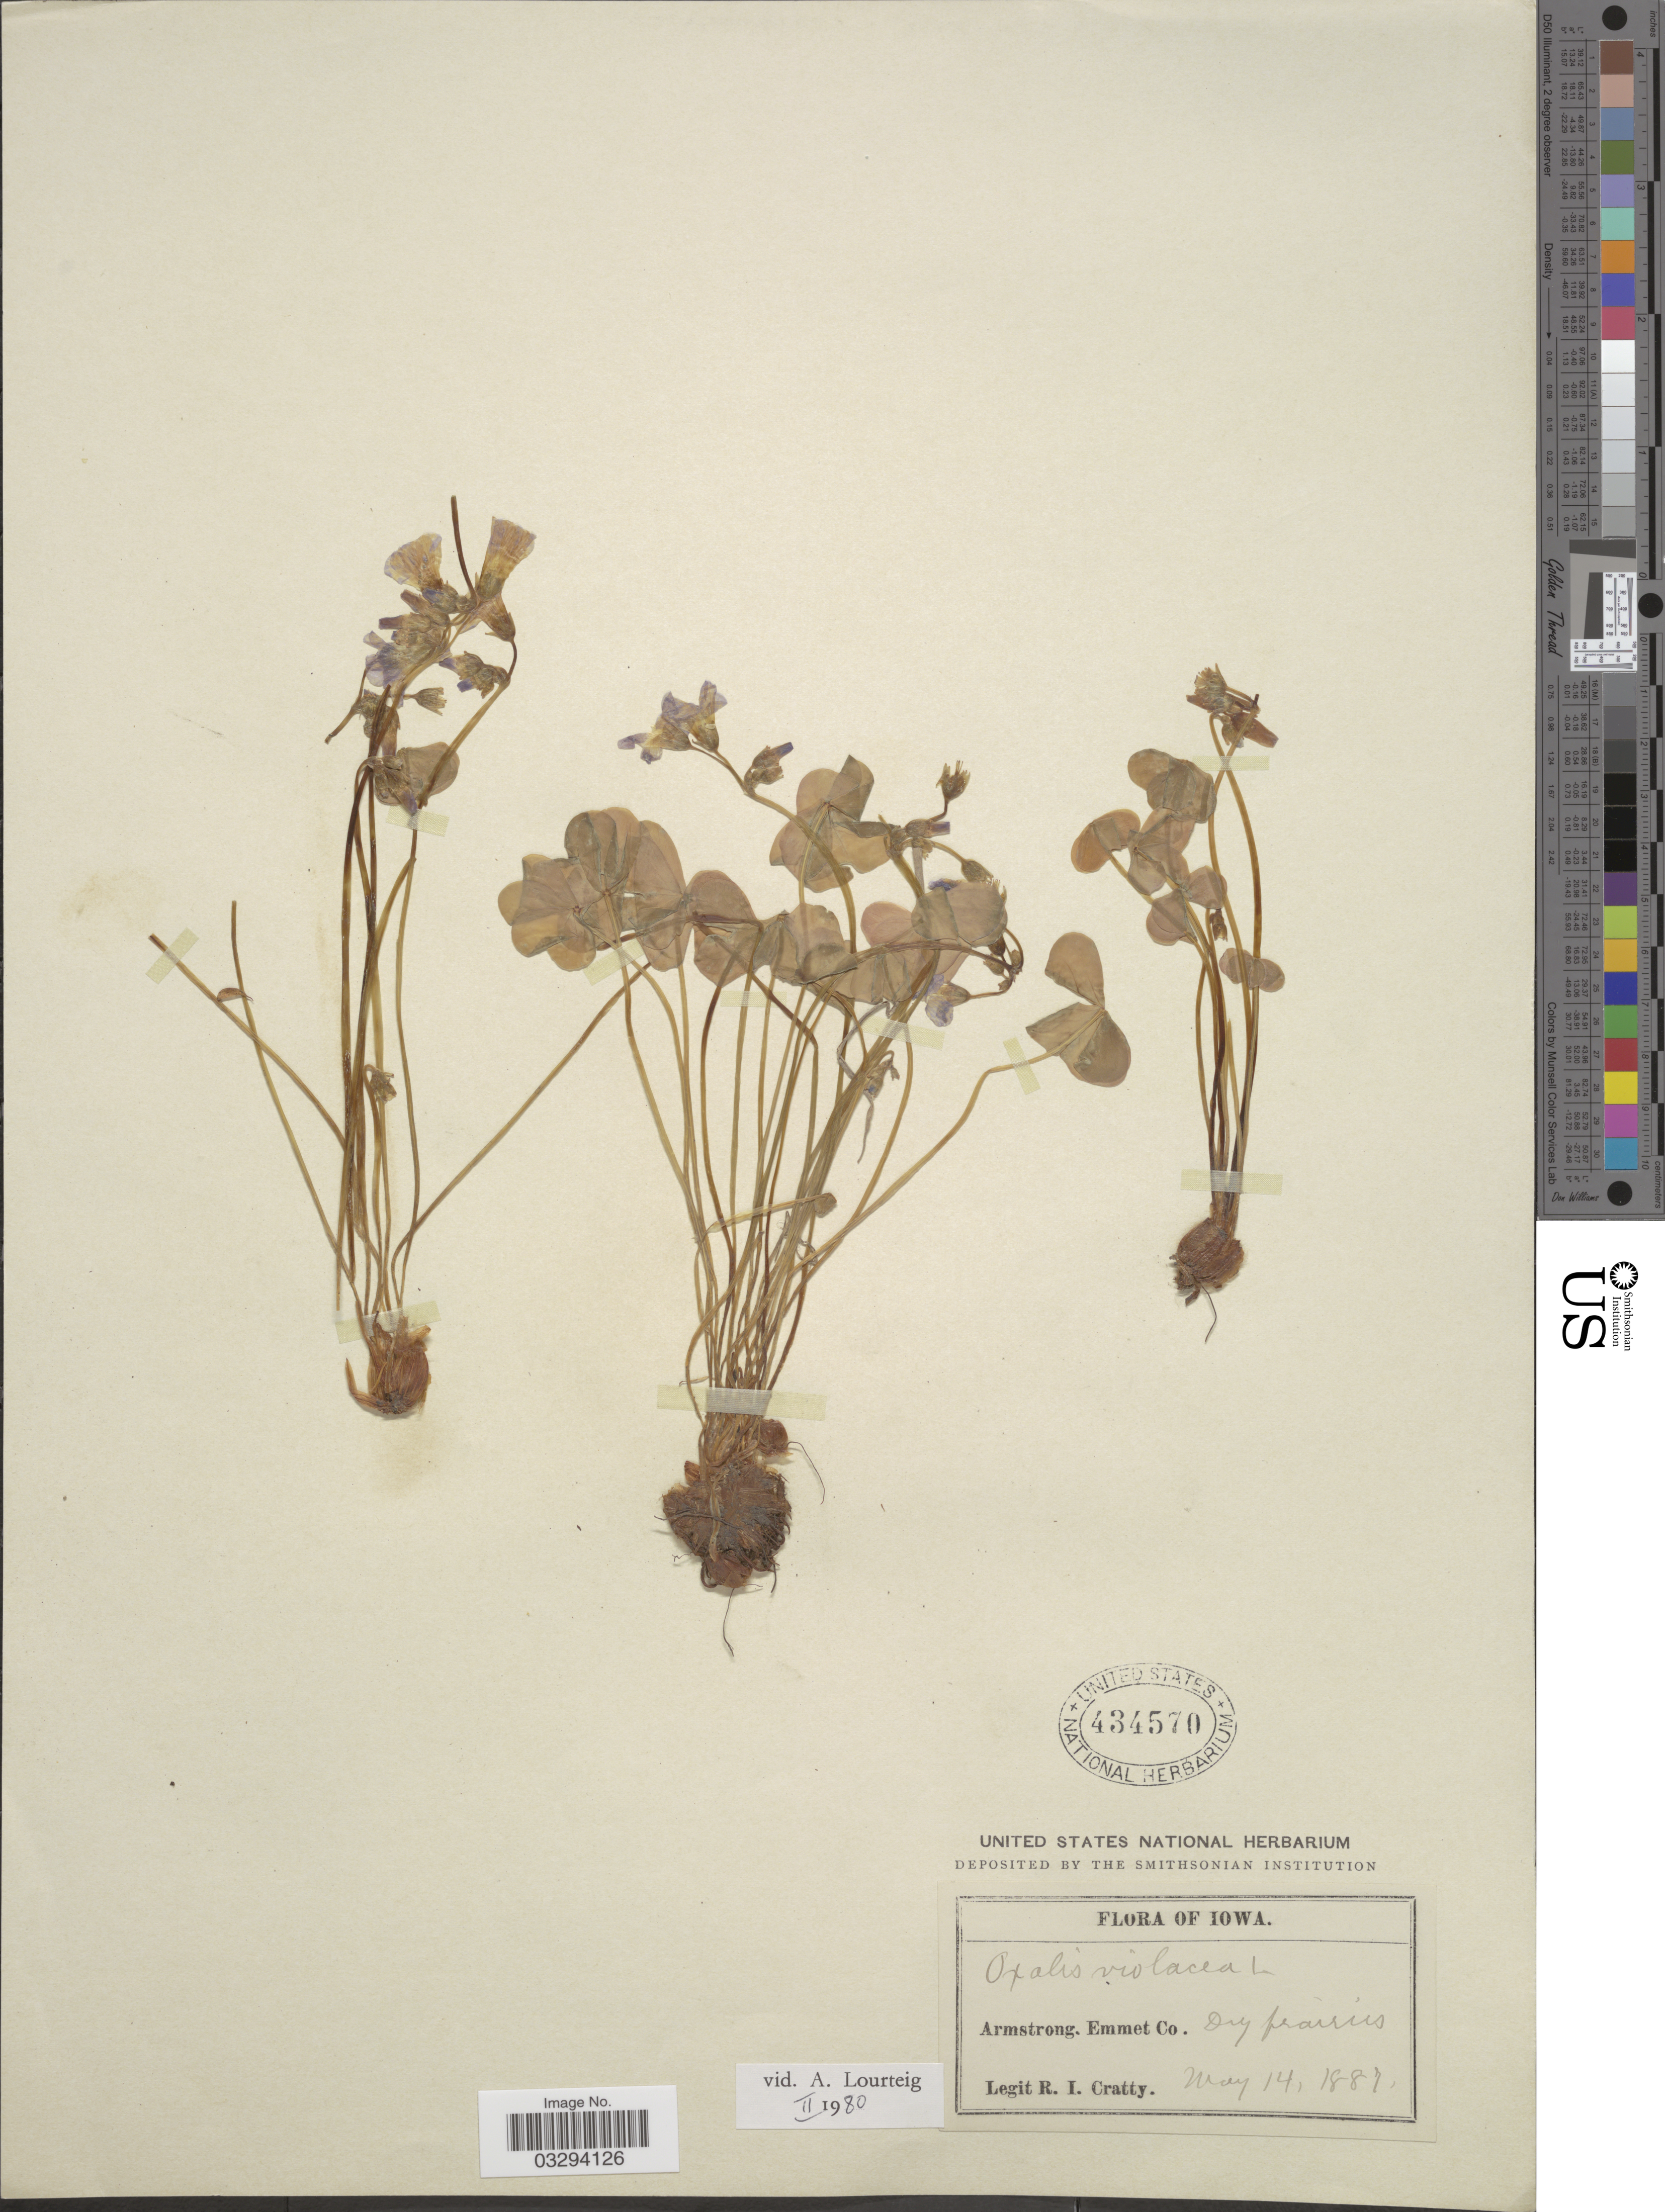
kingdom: Plantae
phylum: Tracheophyta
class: Magnoliopsida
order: Oxalidales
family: Oxalidaceae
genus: Oxalis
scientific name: Oxalis violacea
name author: L.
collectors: R. Cratty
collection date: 1887-05-14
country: United States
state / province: Iowa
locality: Armstrong. Emmet Co.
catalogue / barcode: US 434570